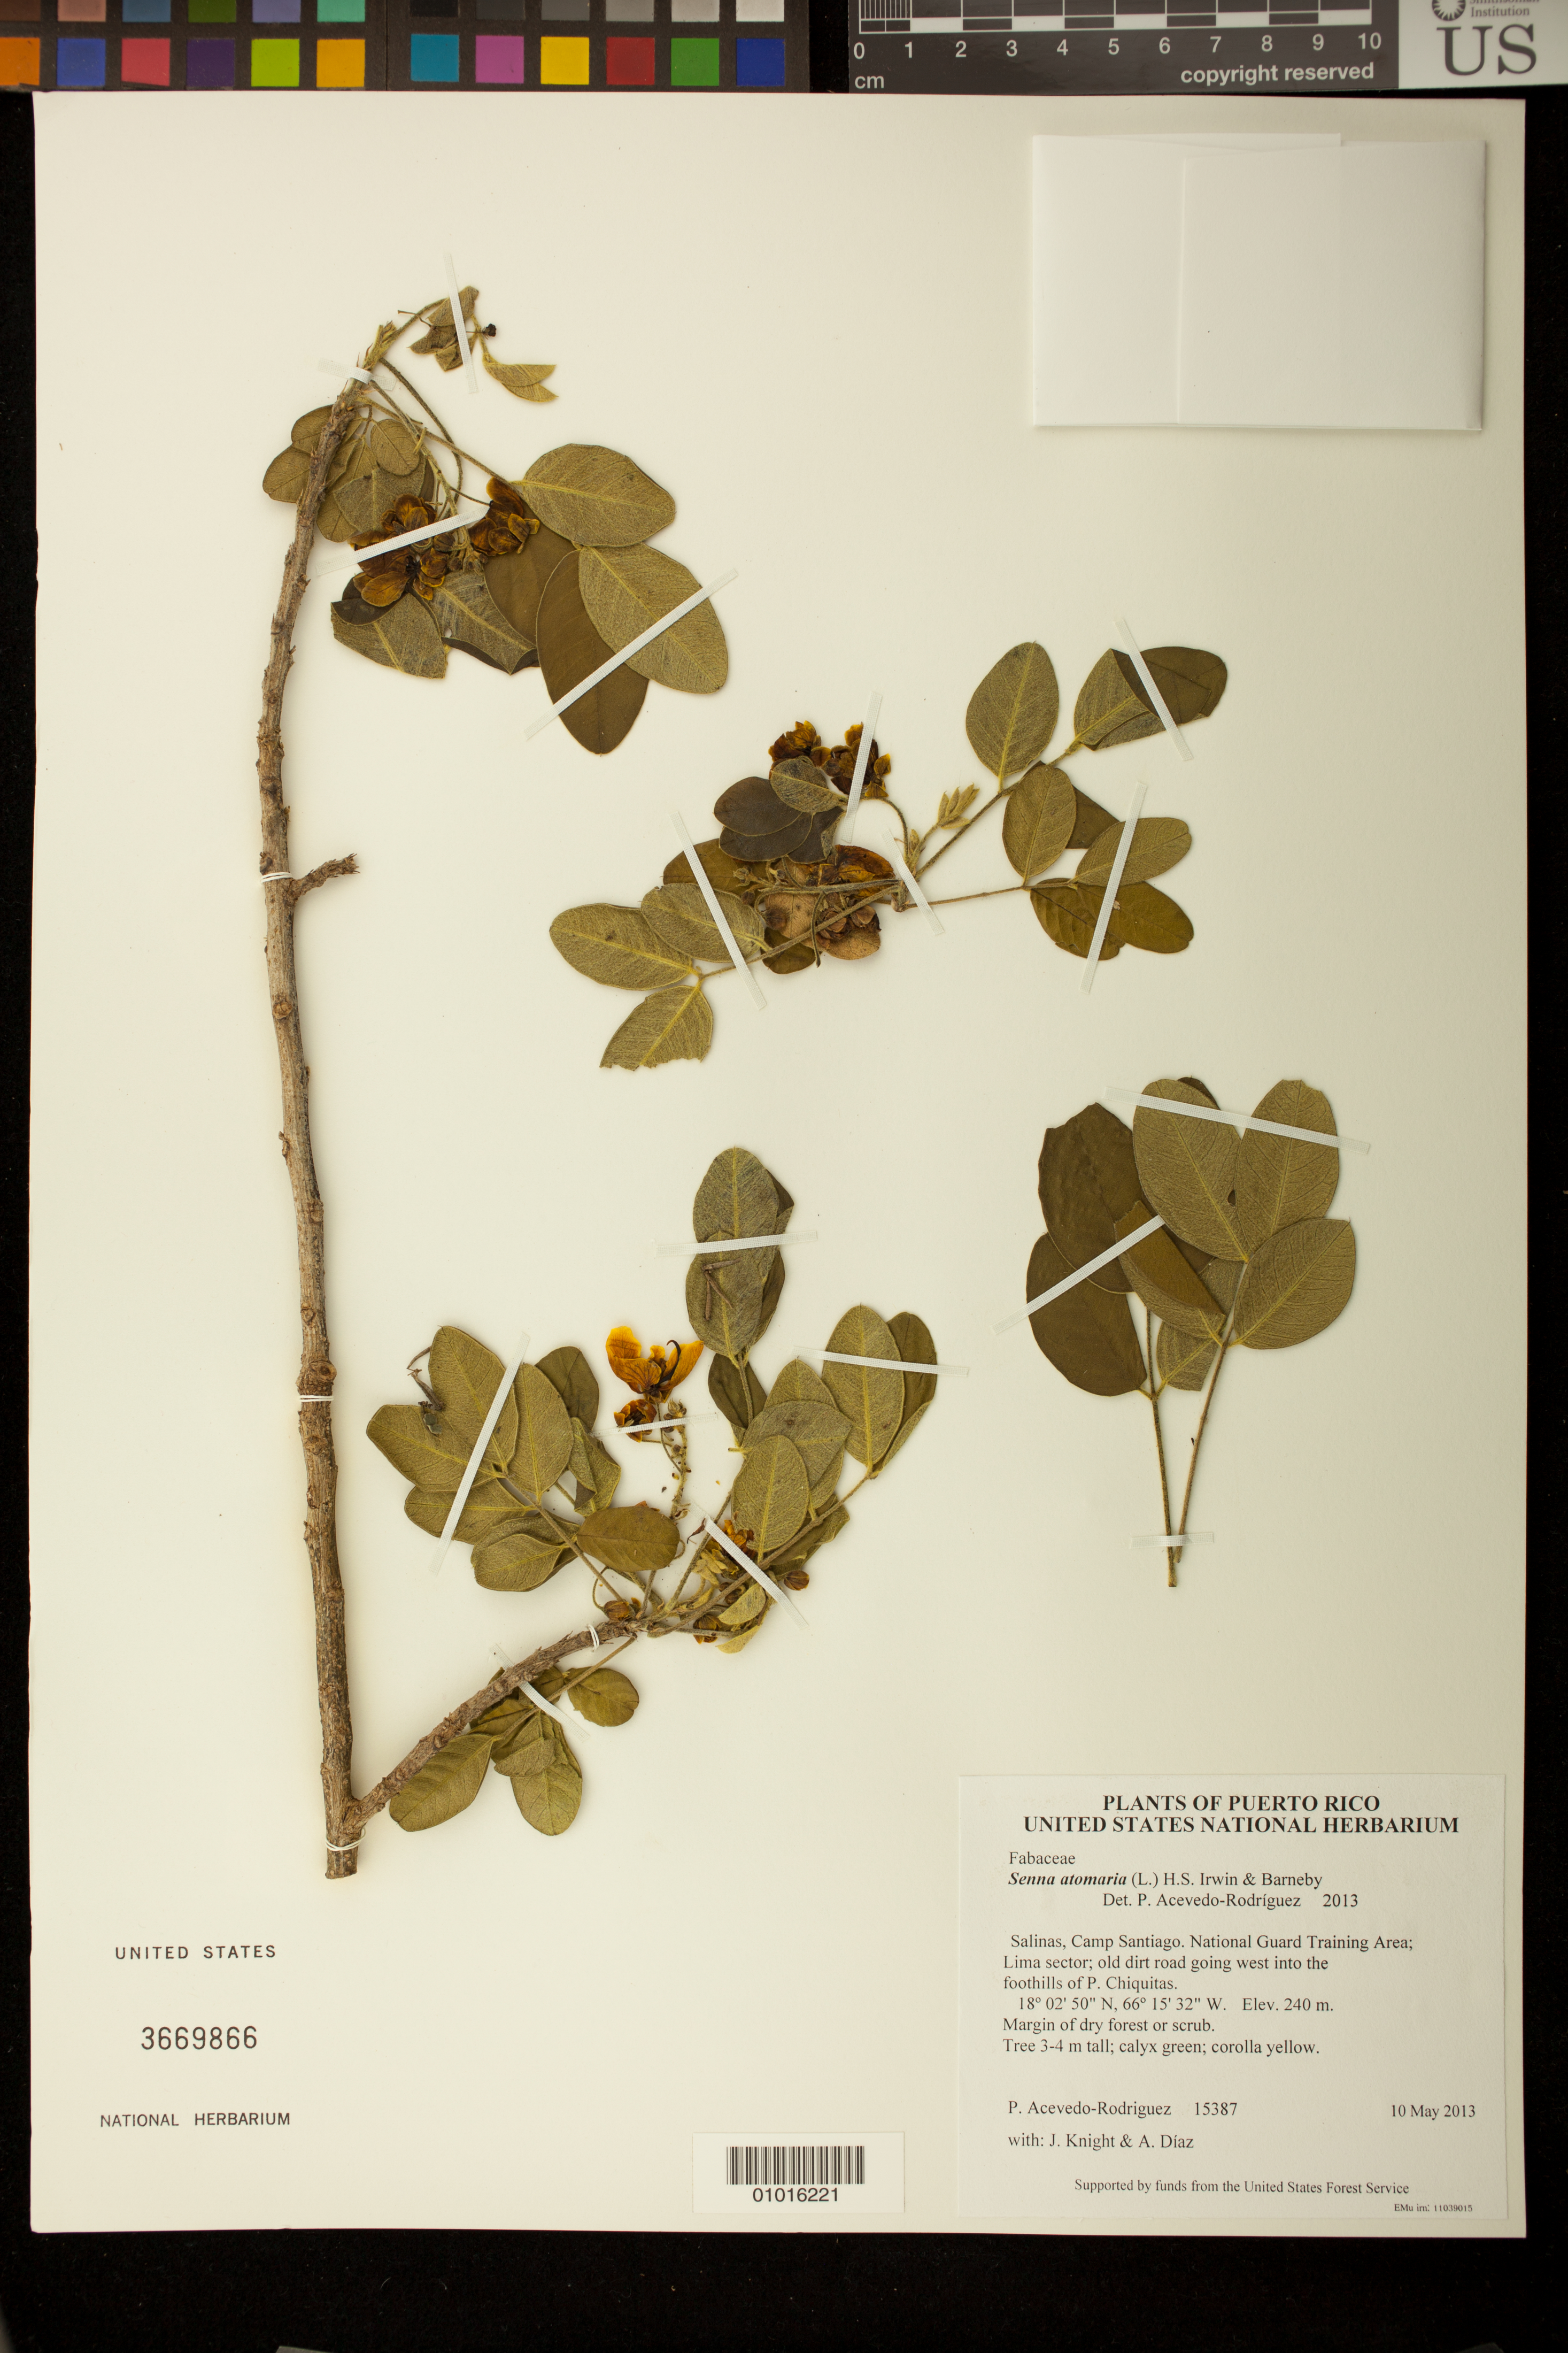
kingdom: Plantae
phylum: Tracheophyta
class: Magnoliopsida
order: Fabales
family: Fabaceae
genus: Senna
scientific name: Senna atomaria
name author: (L.) H.S. Irwin & Barneby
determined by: Acevedo-Rodríguez, P., (BOT), Smithsonian Institution - National Museum of Natural History (UNITED STATES)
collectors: P. Acevedo-Rodr., J. Knight & A. Díaz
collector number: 15387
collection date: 2013-05-10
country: Puerto Rico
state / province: Salinas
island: Puerto Rico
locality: Camp Santiago. National Guard Training Area; Lima sector; old dirt road going west into the foothills of P. Chiquitas.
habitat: Margin of dry forest or scrub.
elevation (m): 240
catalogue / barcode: US 3669866